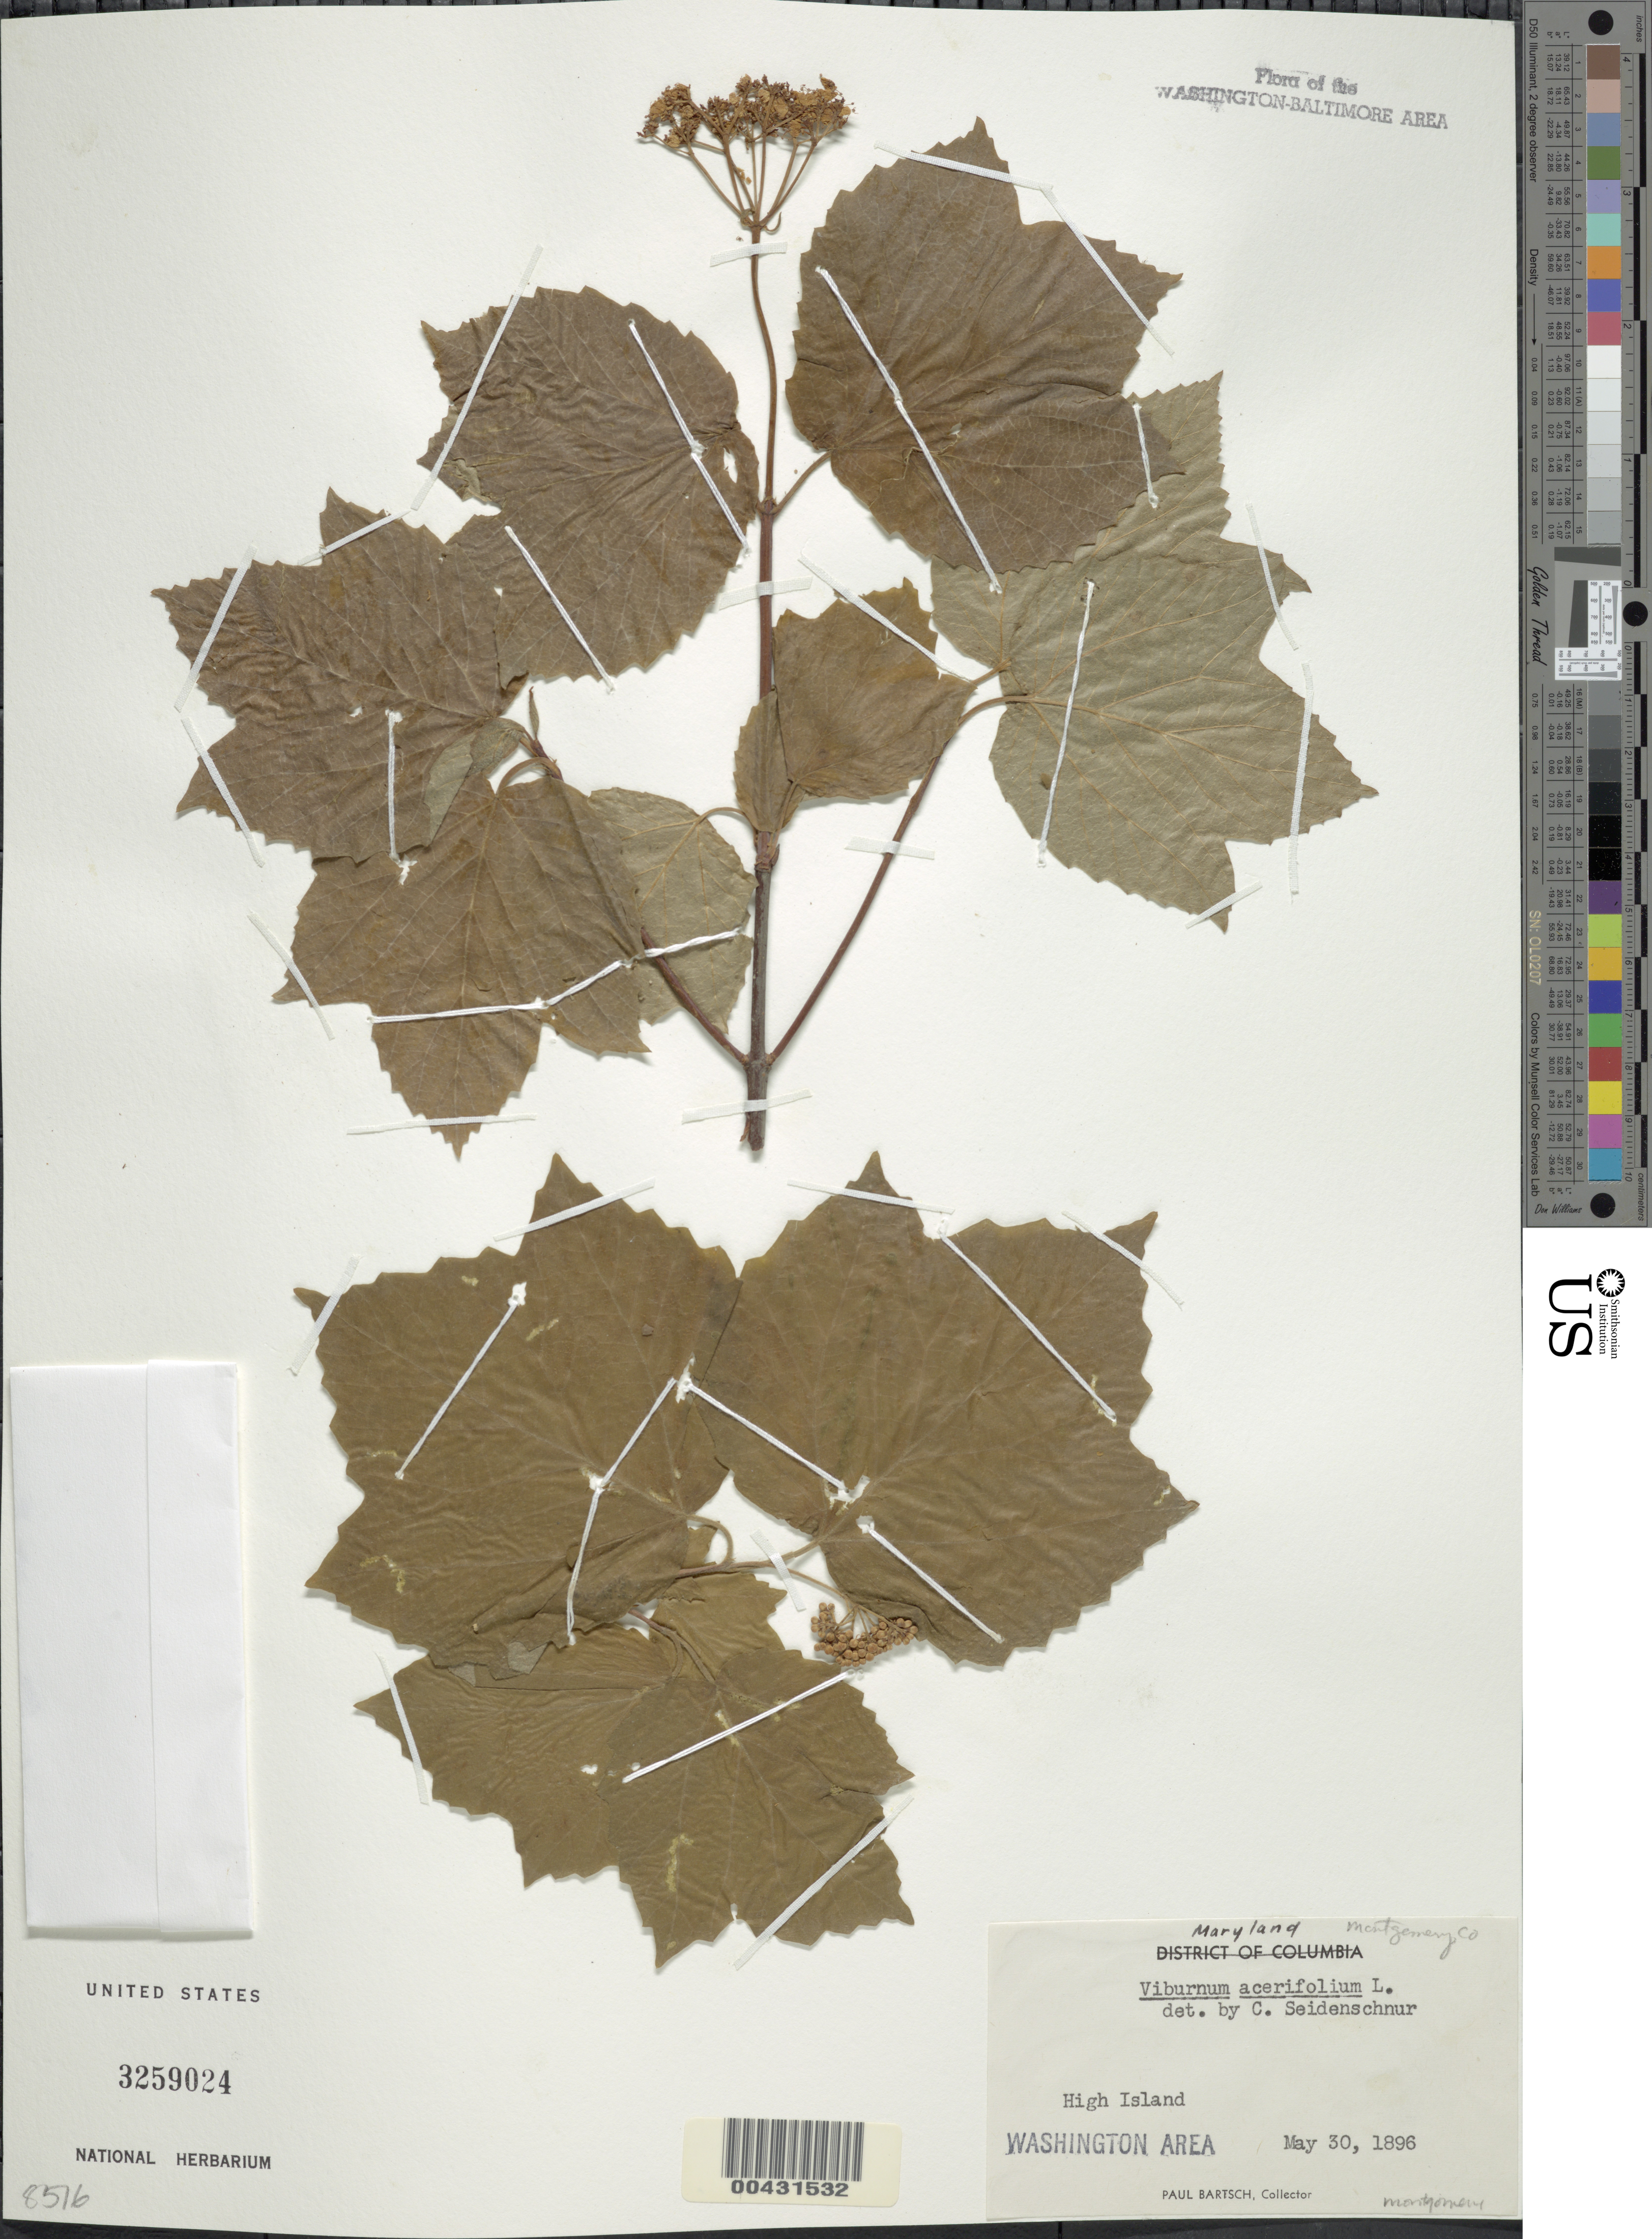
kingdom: Plantae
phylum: Tracheophyta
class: Magnoliopsida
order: Dipsacales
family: Viburnaceae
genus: Viburnum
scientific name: Viburnum acerifolium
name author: L.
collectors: P. Bartsch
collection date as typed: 30 May 1896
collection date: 1896-05-30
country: United States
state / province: Maryland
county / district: Montgomery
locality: High Island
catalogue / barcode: US 3259024